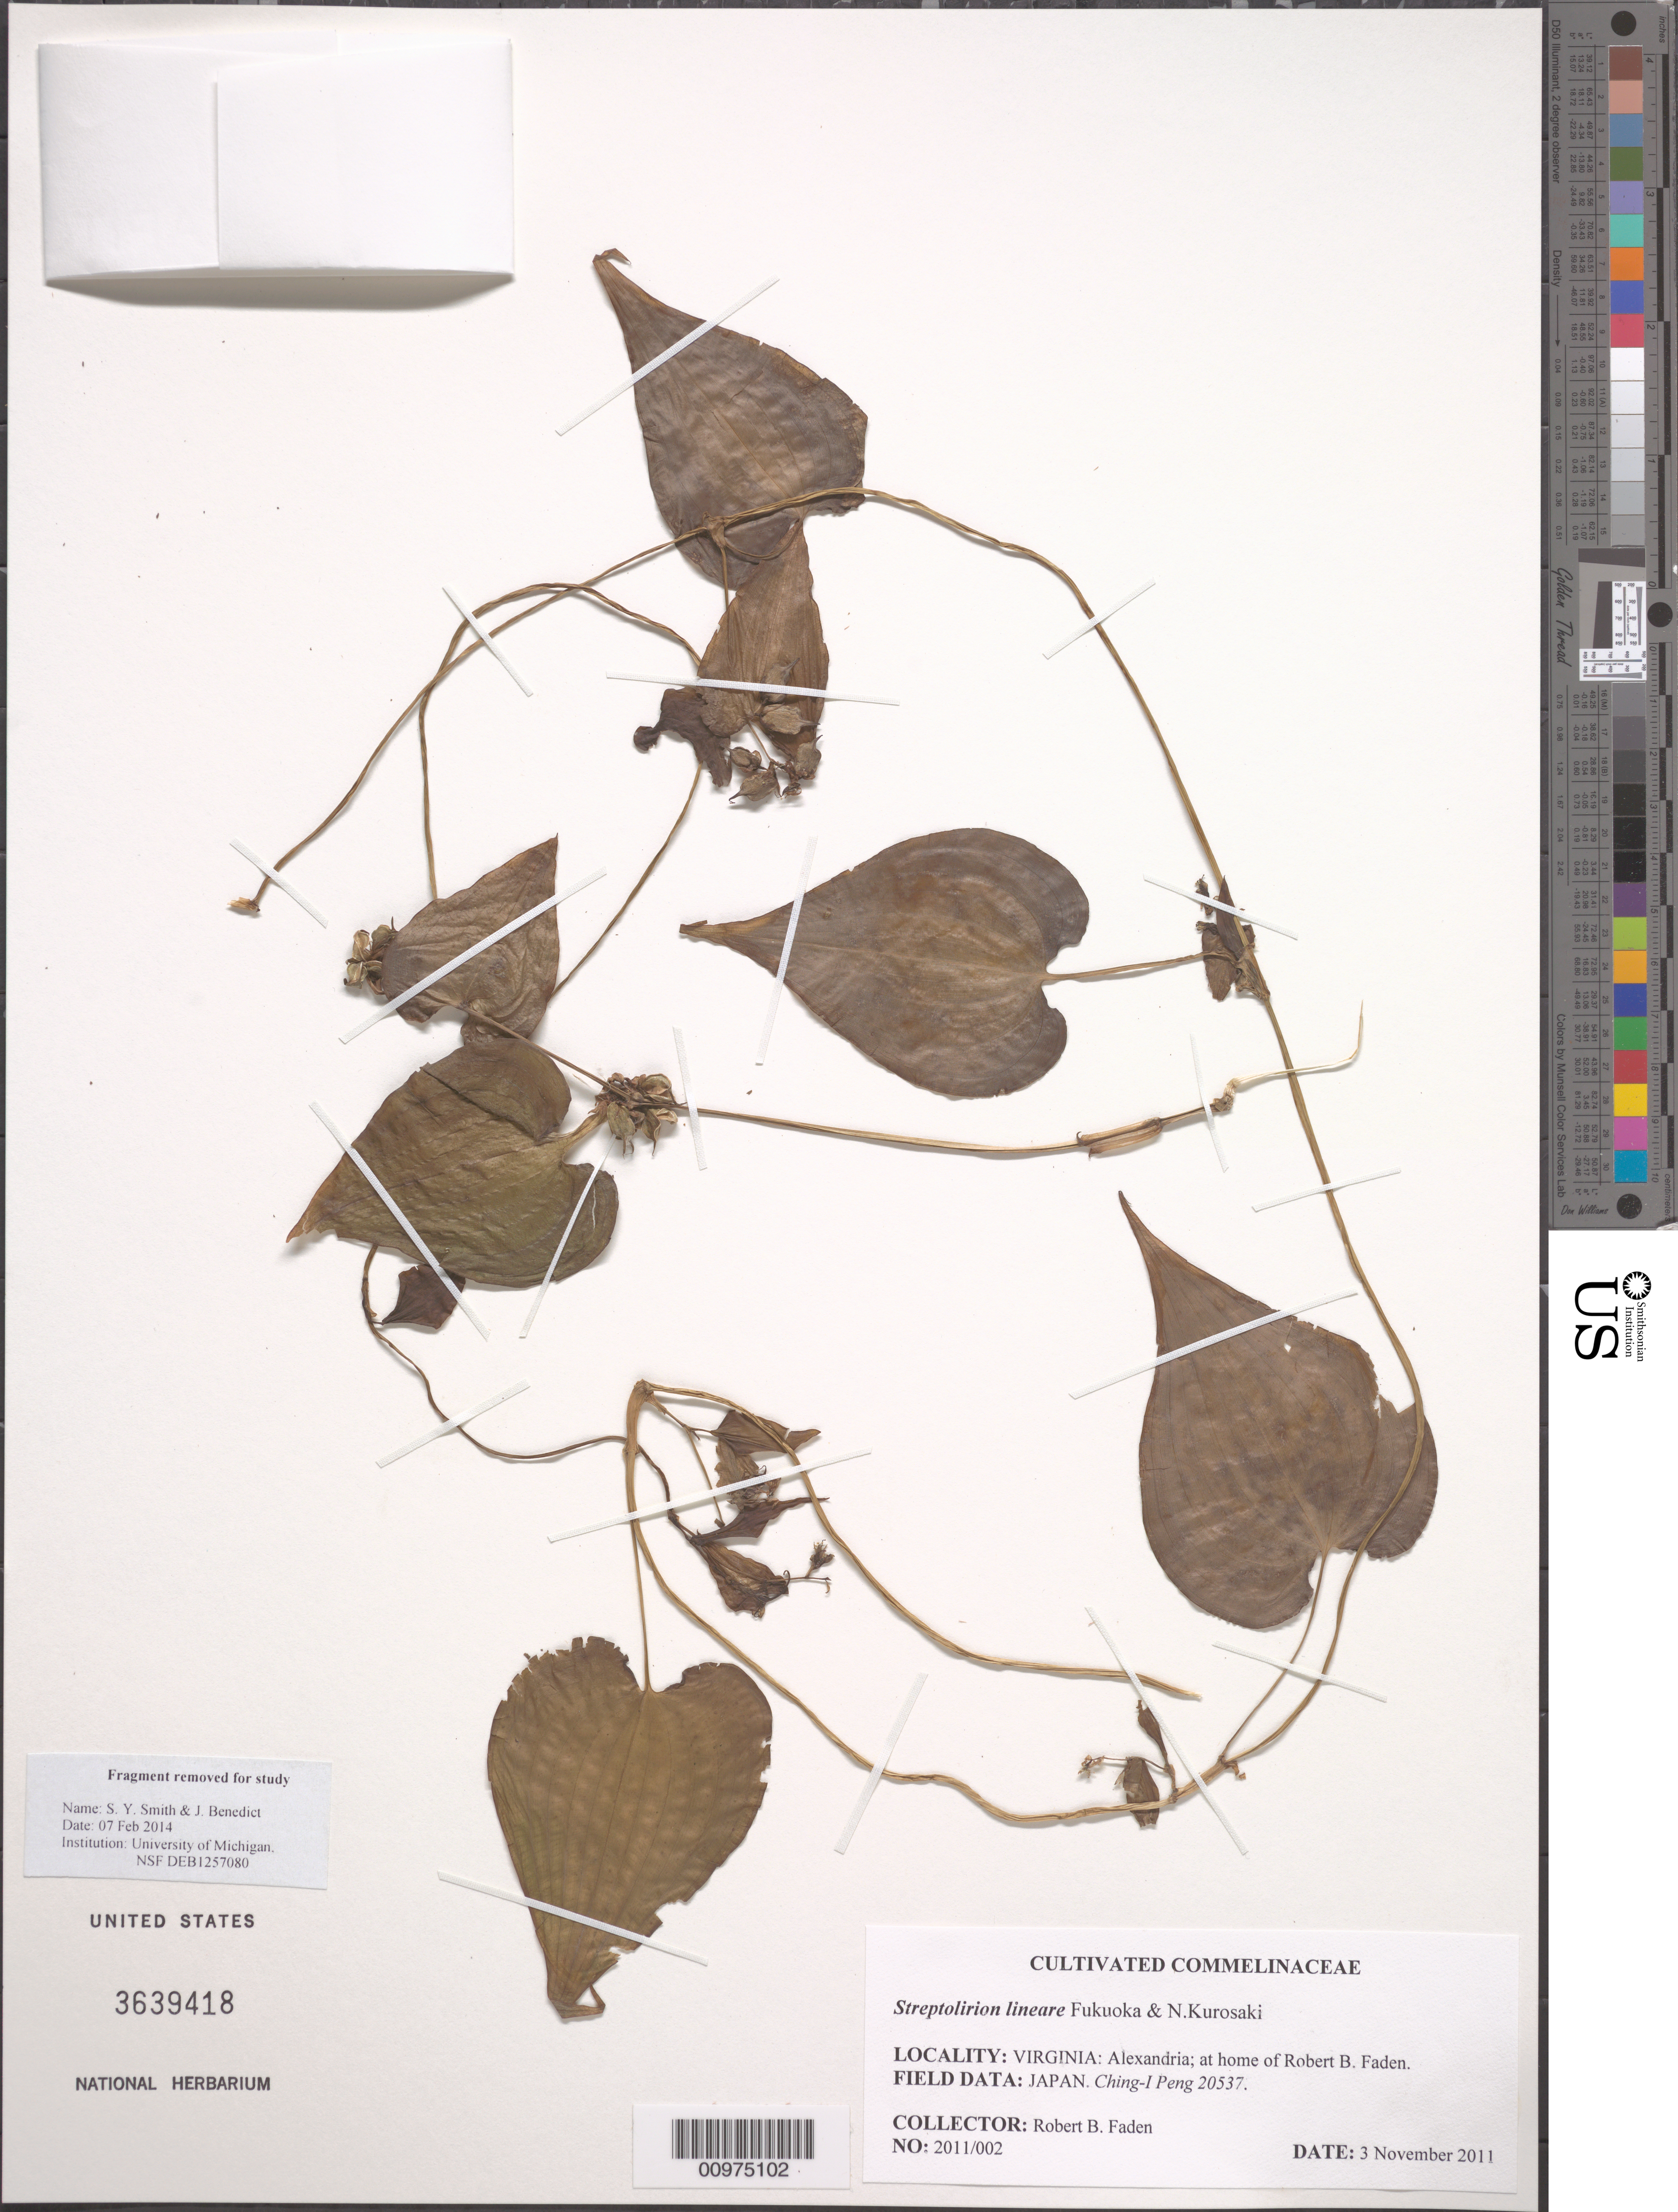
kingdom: Plantae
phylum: Tracheophyta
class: Liliopsida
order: Commelinales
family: Commelinaceae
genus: Streptolirion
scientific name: Streptolirion lineare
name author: Fukuoka & N. Kurosaki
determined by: Faden, Robert B., (US), Smithsonian Institution - National Museum of Natural History (UNITED STATES)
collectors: R. B. Faden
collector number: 2011/002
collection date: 2011-11-03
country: United States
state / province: Virginia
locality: at home of Robert B. Faden.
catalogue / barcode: US 3639418